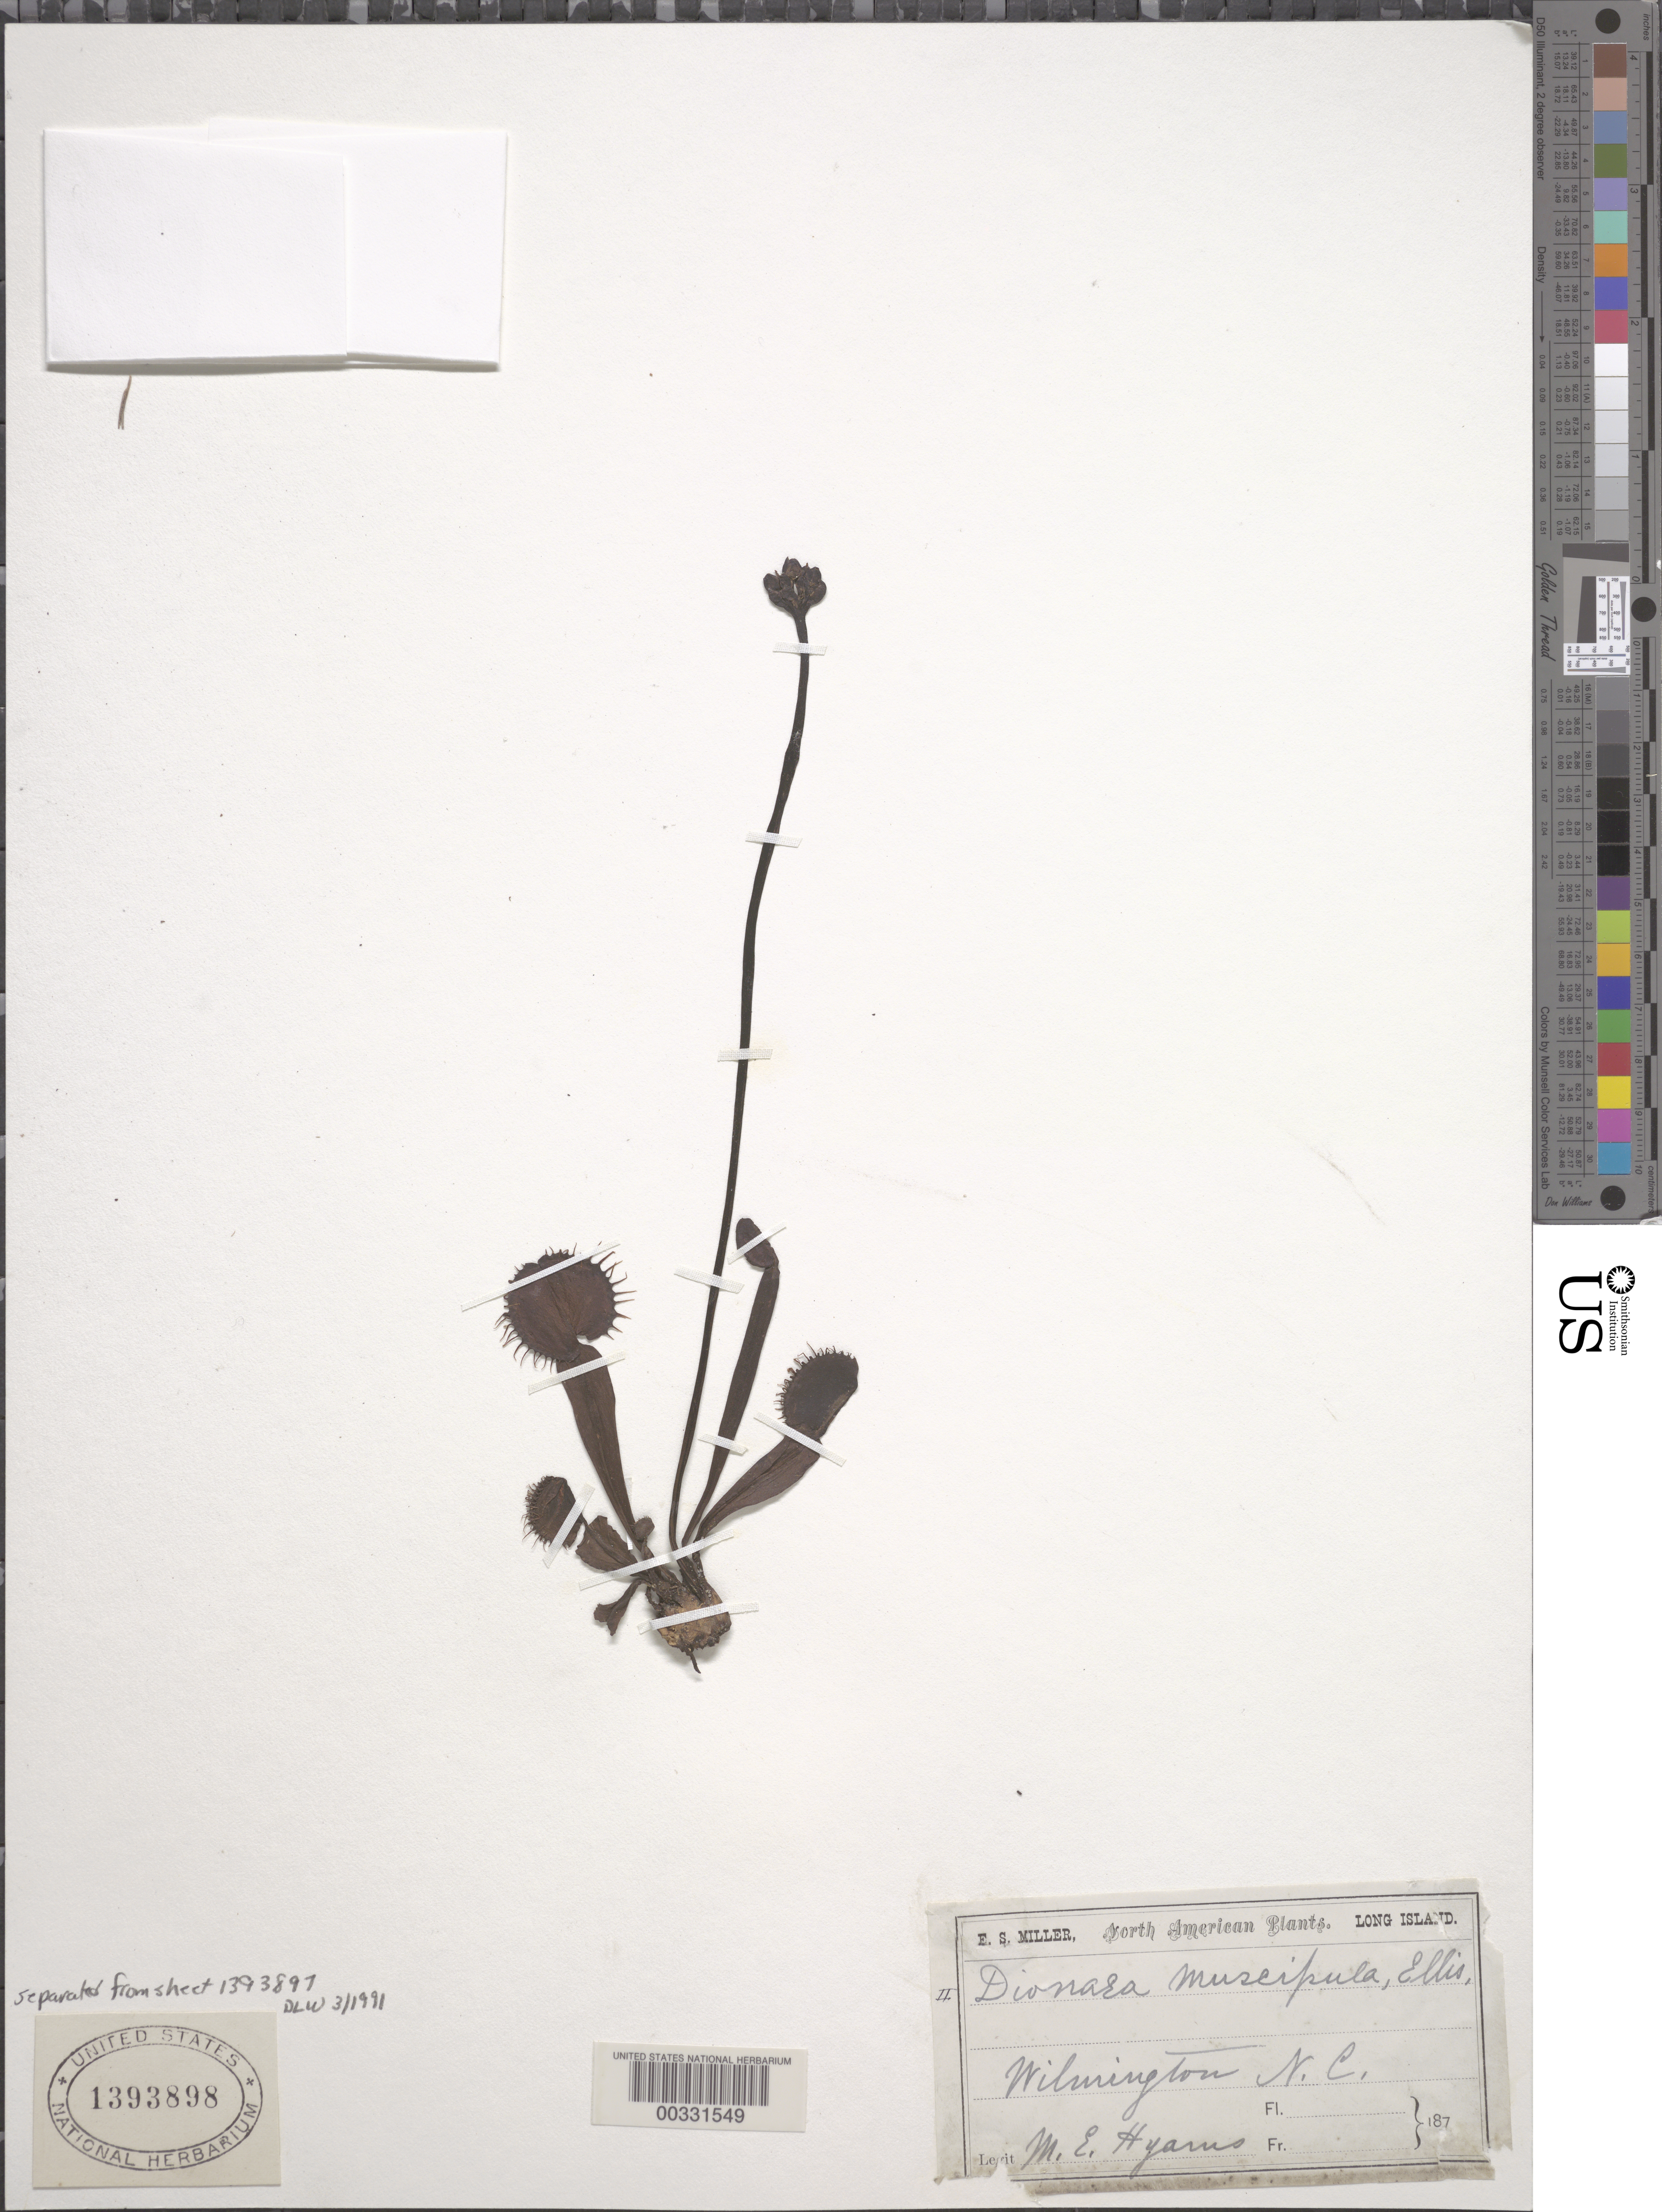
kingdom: Plantae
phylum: Tracheophyta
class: Magnoliopsida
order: Caryophyllales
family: Droseraceae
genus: Dionaea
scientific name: Dionaea muscipula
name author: J. Ellis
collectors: M. E. Hyams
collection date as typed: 187-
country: United States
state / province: North Carolina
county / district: New Hanover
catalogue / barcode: US 1393898